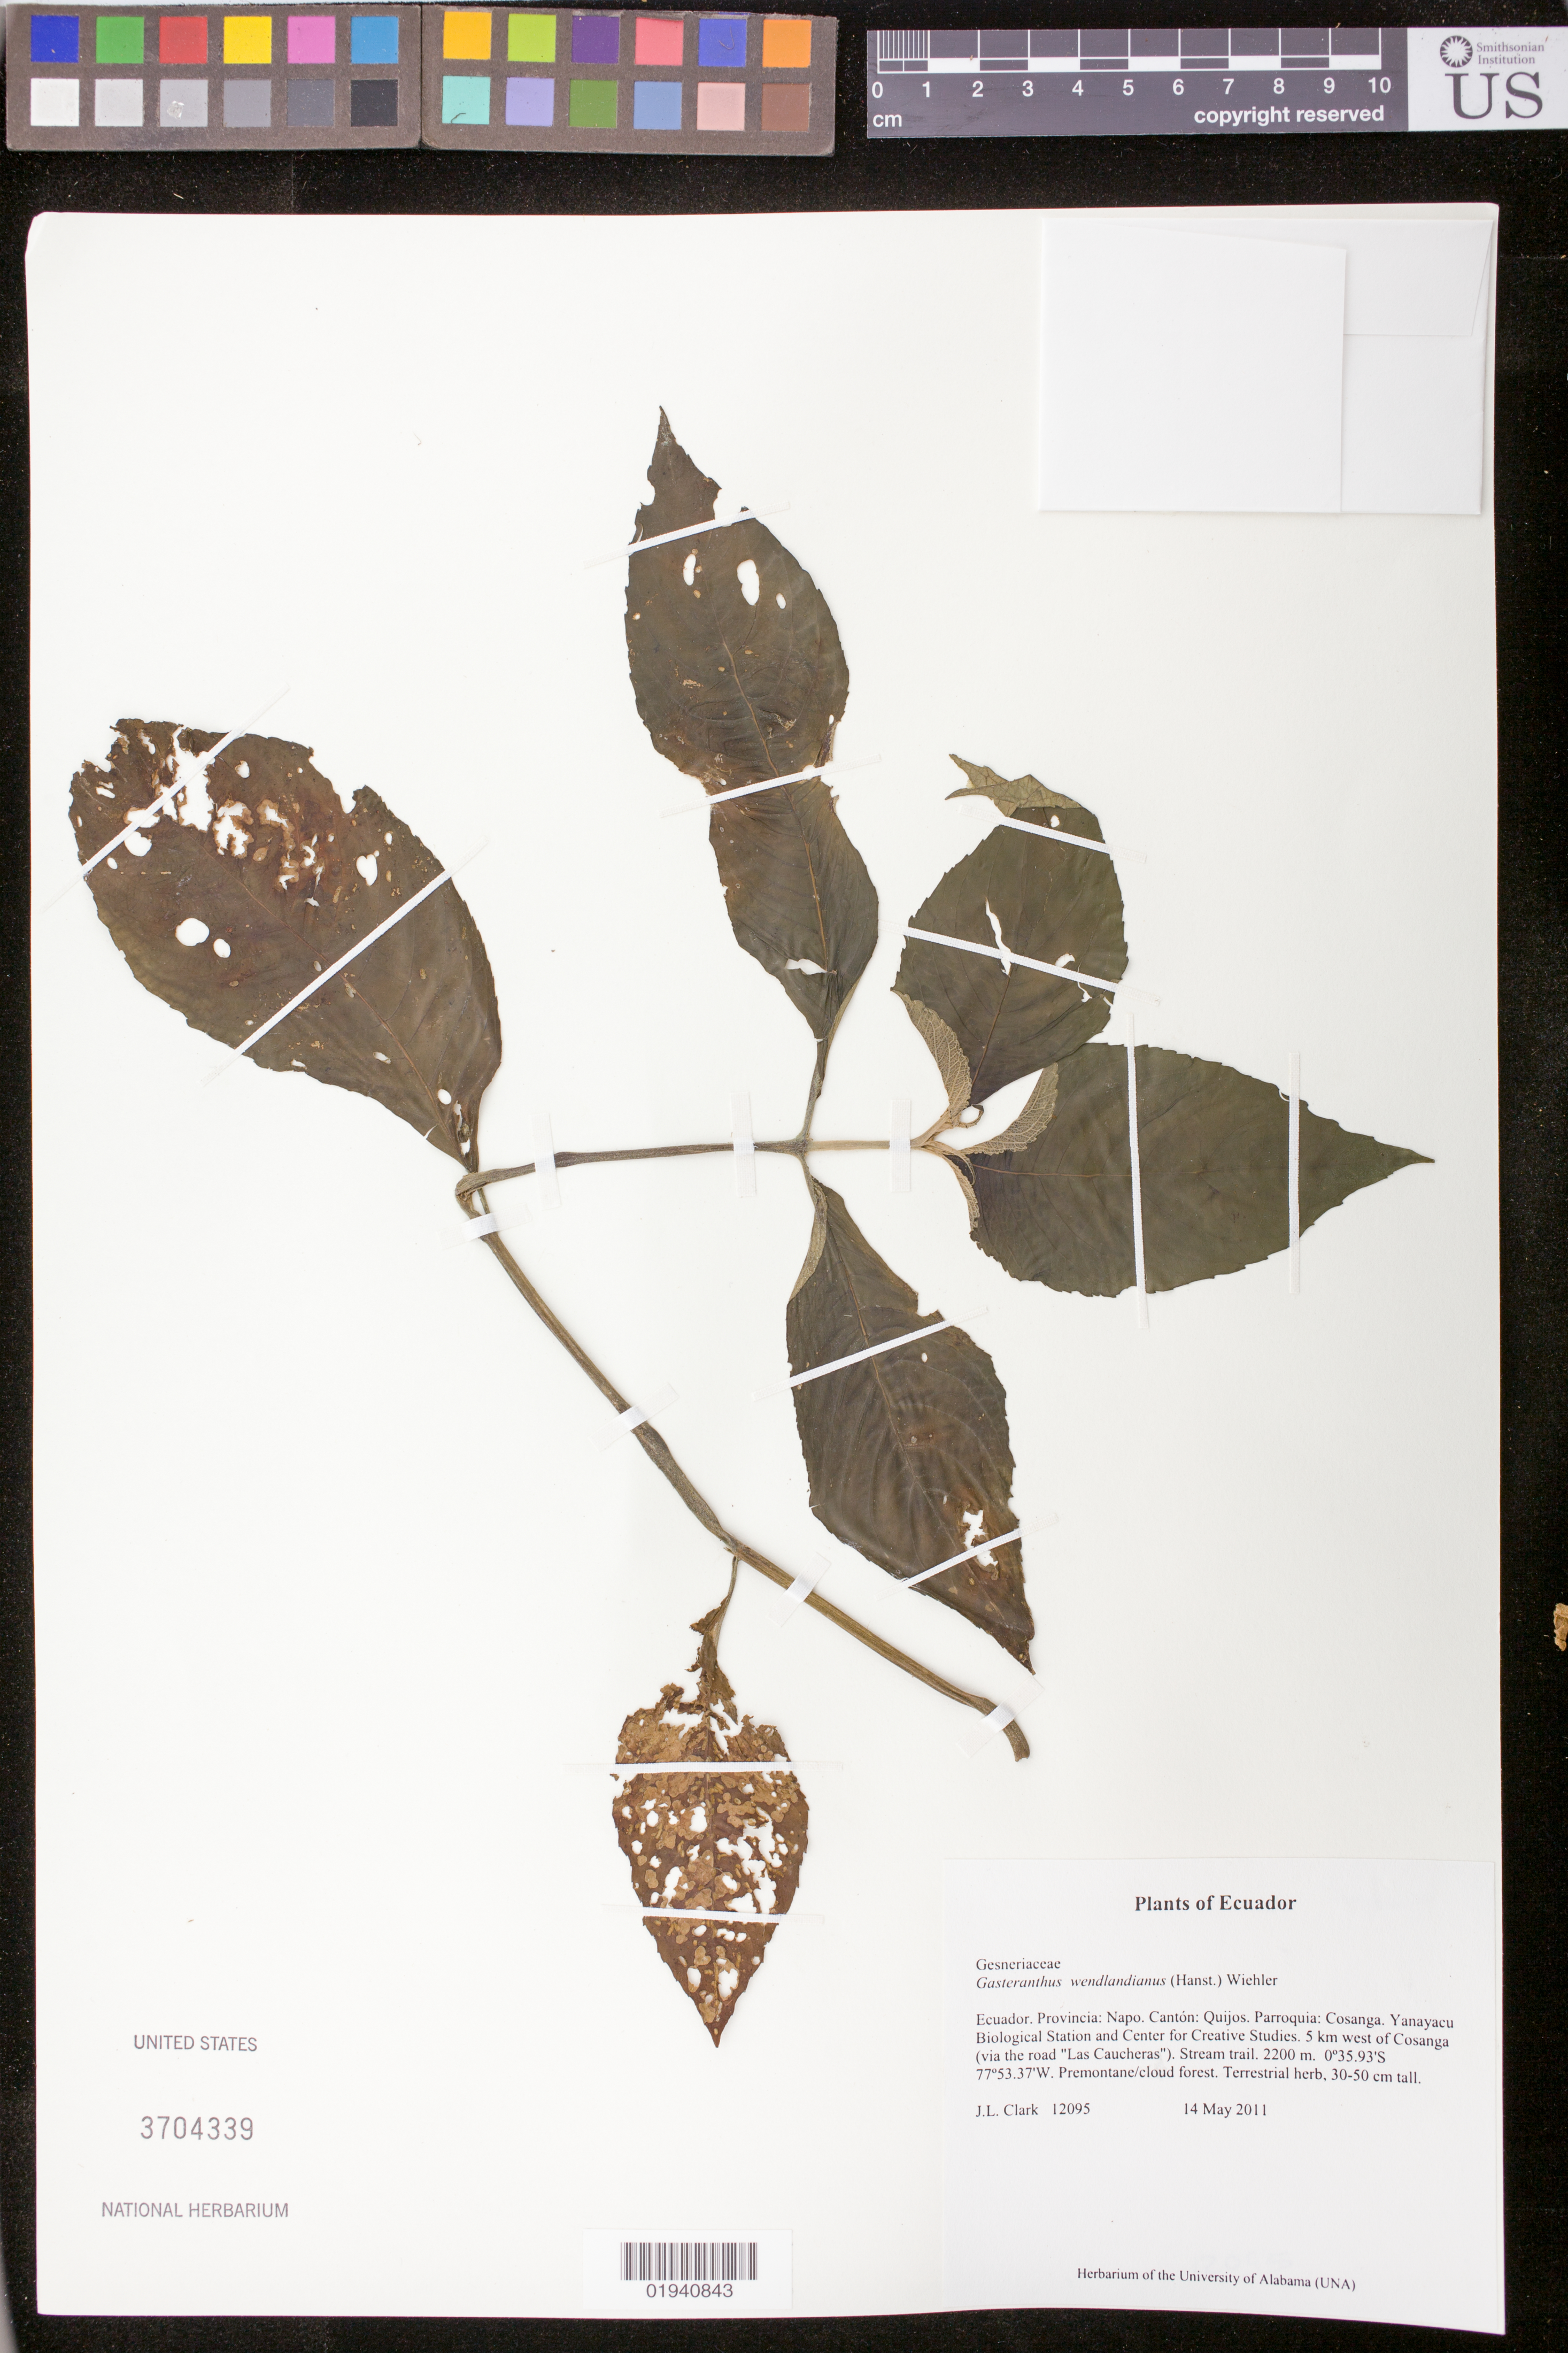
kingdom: Plantae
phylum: Tracheophyta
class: Magnoliopsida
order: Lamiales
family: Gesneriaceae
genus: Gasteranthus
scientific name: Gasteranthus wendlandianus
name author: (Hanst.) Wiehler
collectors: J. L. Clark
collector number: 12095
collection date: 2011-05-14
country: Ecuador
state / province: Napo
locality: Canton: Quijos, Parroquia: Cosanga. Yanayacu Biological Station and Center for Creative Studies. 5km West of Cosanga (via the road "Las Caucheras").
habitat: Stream trail. Premontane wet forest.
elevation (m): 2200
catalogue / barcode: US 3704339